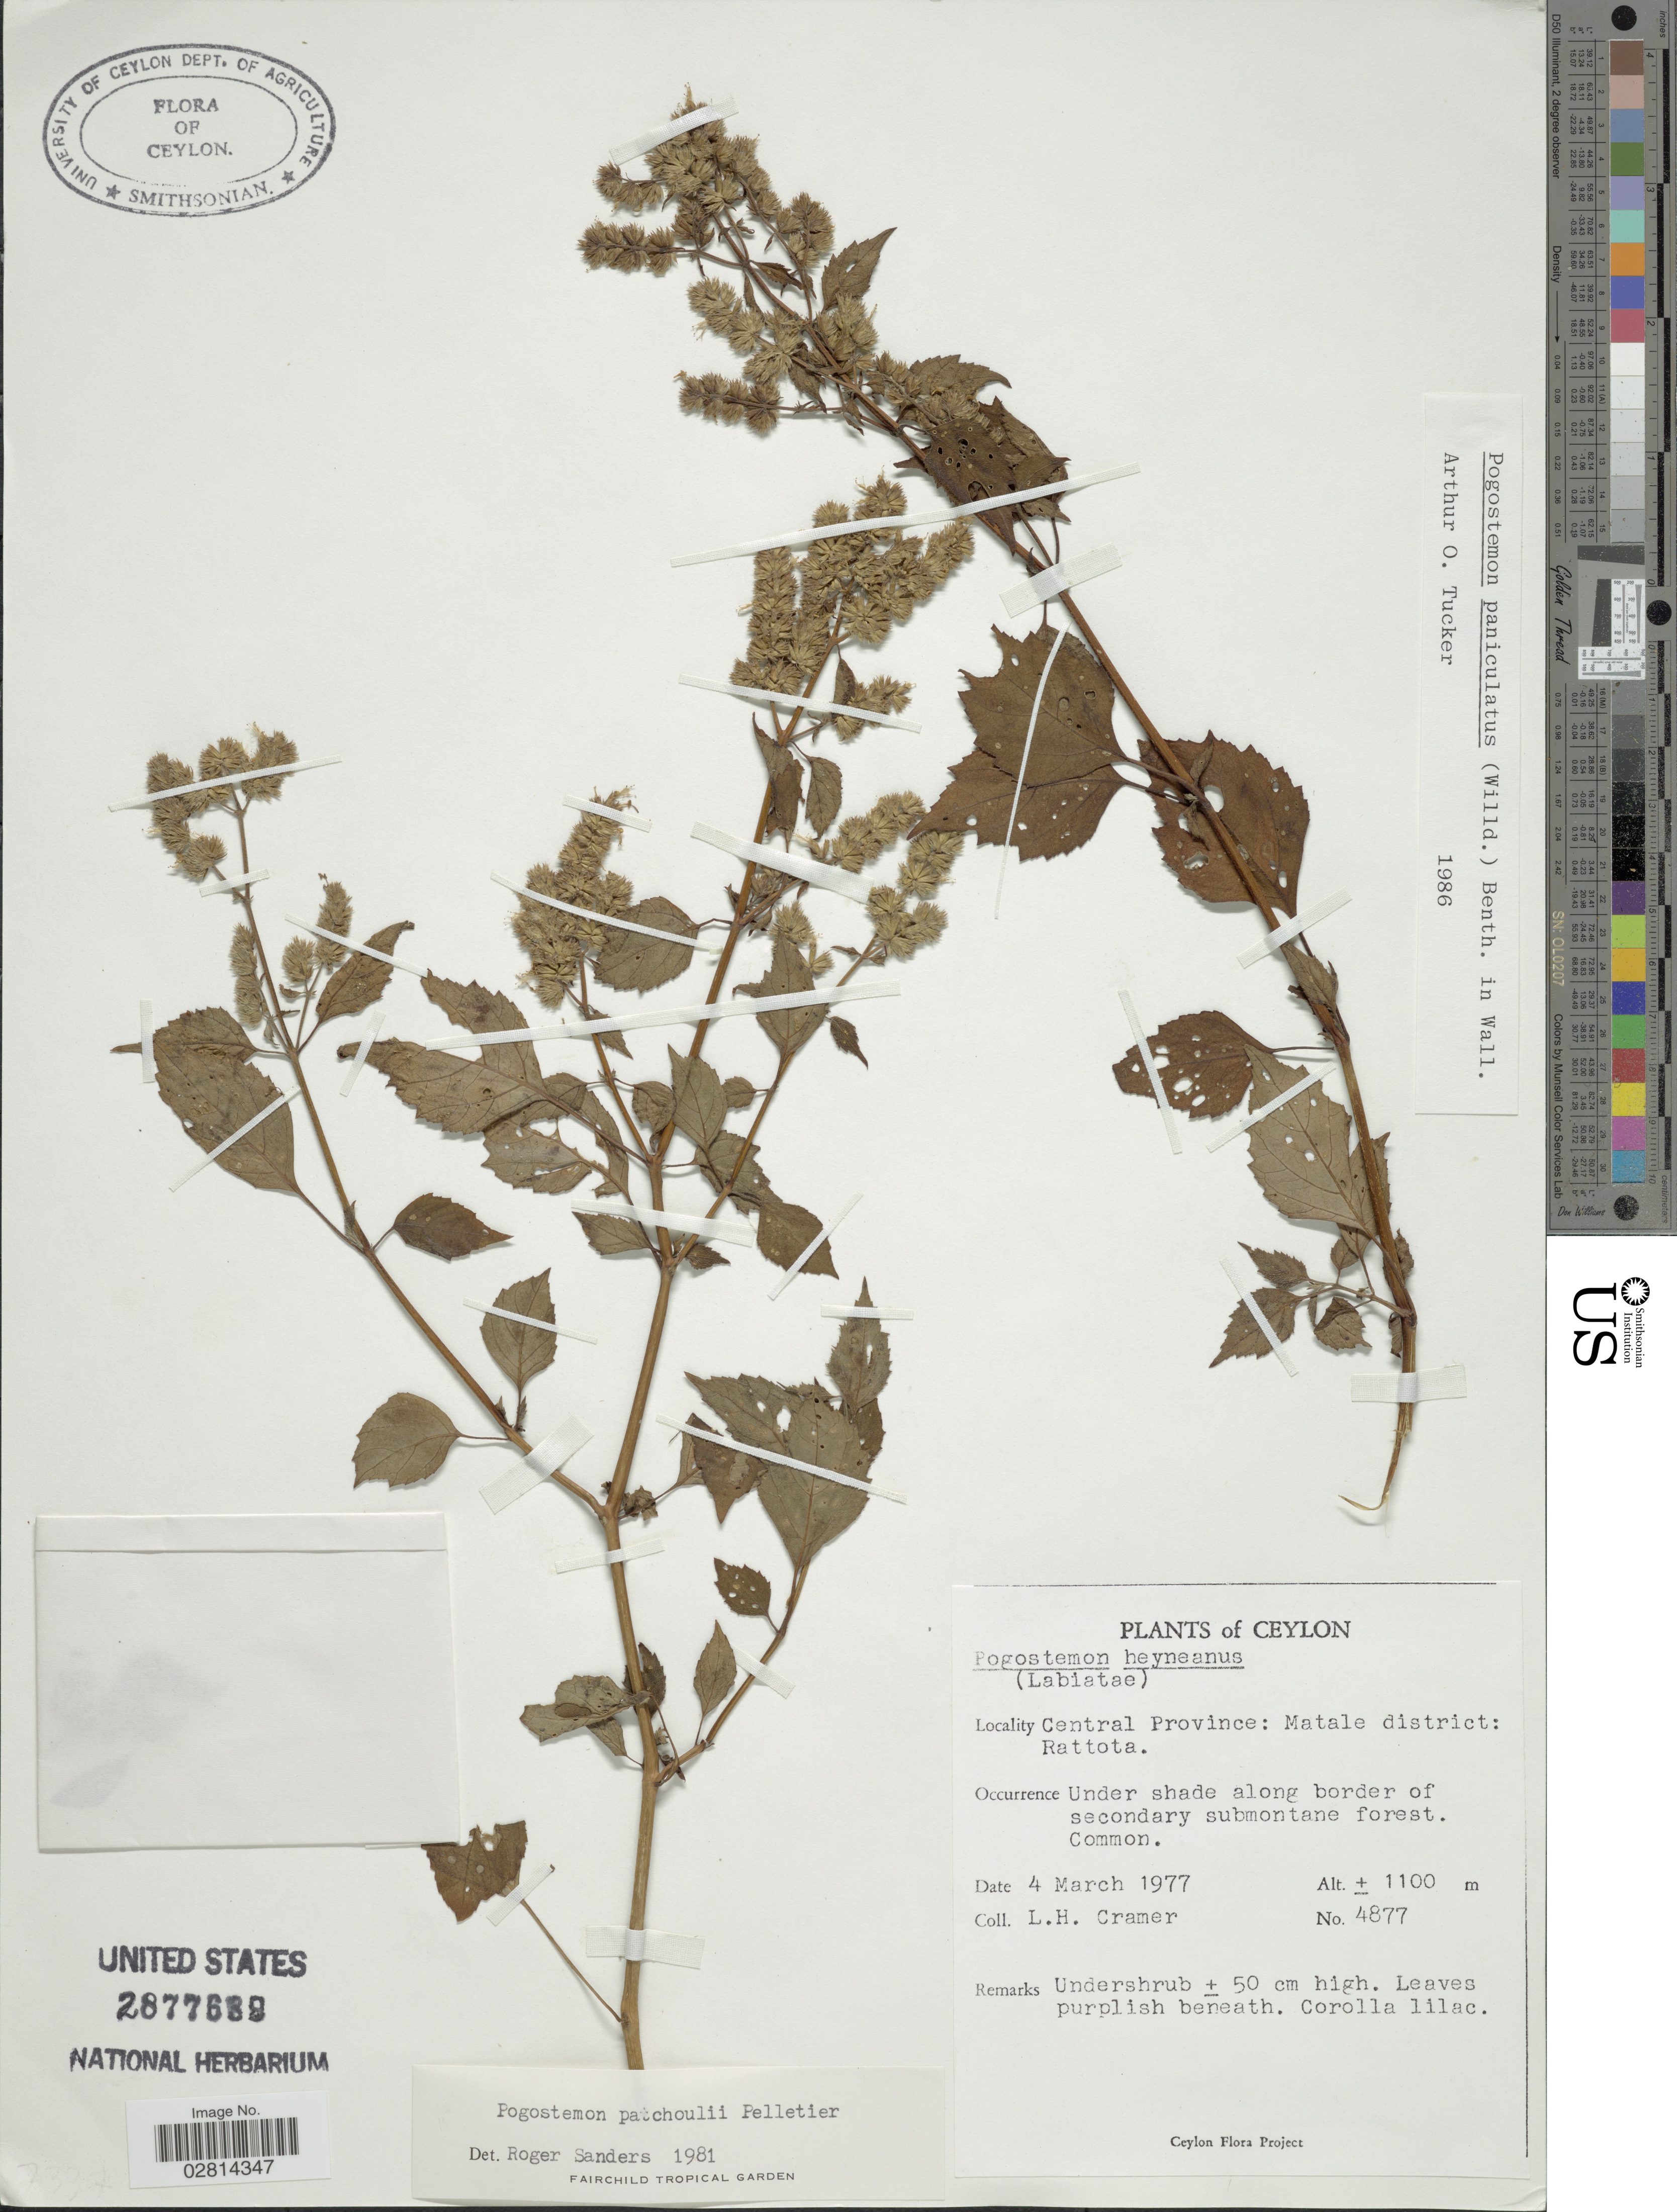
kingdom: Plantae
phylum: Tracheophyta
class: Magnoliopsida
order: Lamiales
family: Lamiaceae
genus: Pogostemon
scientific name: Pogostemon paniculatus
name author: Benth.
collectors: L. H. Cramer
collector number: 4877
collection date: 1977-03-04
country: Sri Lanka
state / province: Central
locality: Ceylon. Matale district: Rattota.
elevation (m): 1100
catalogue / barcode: US 2877689